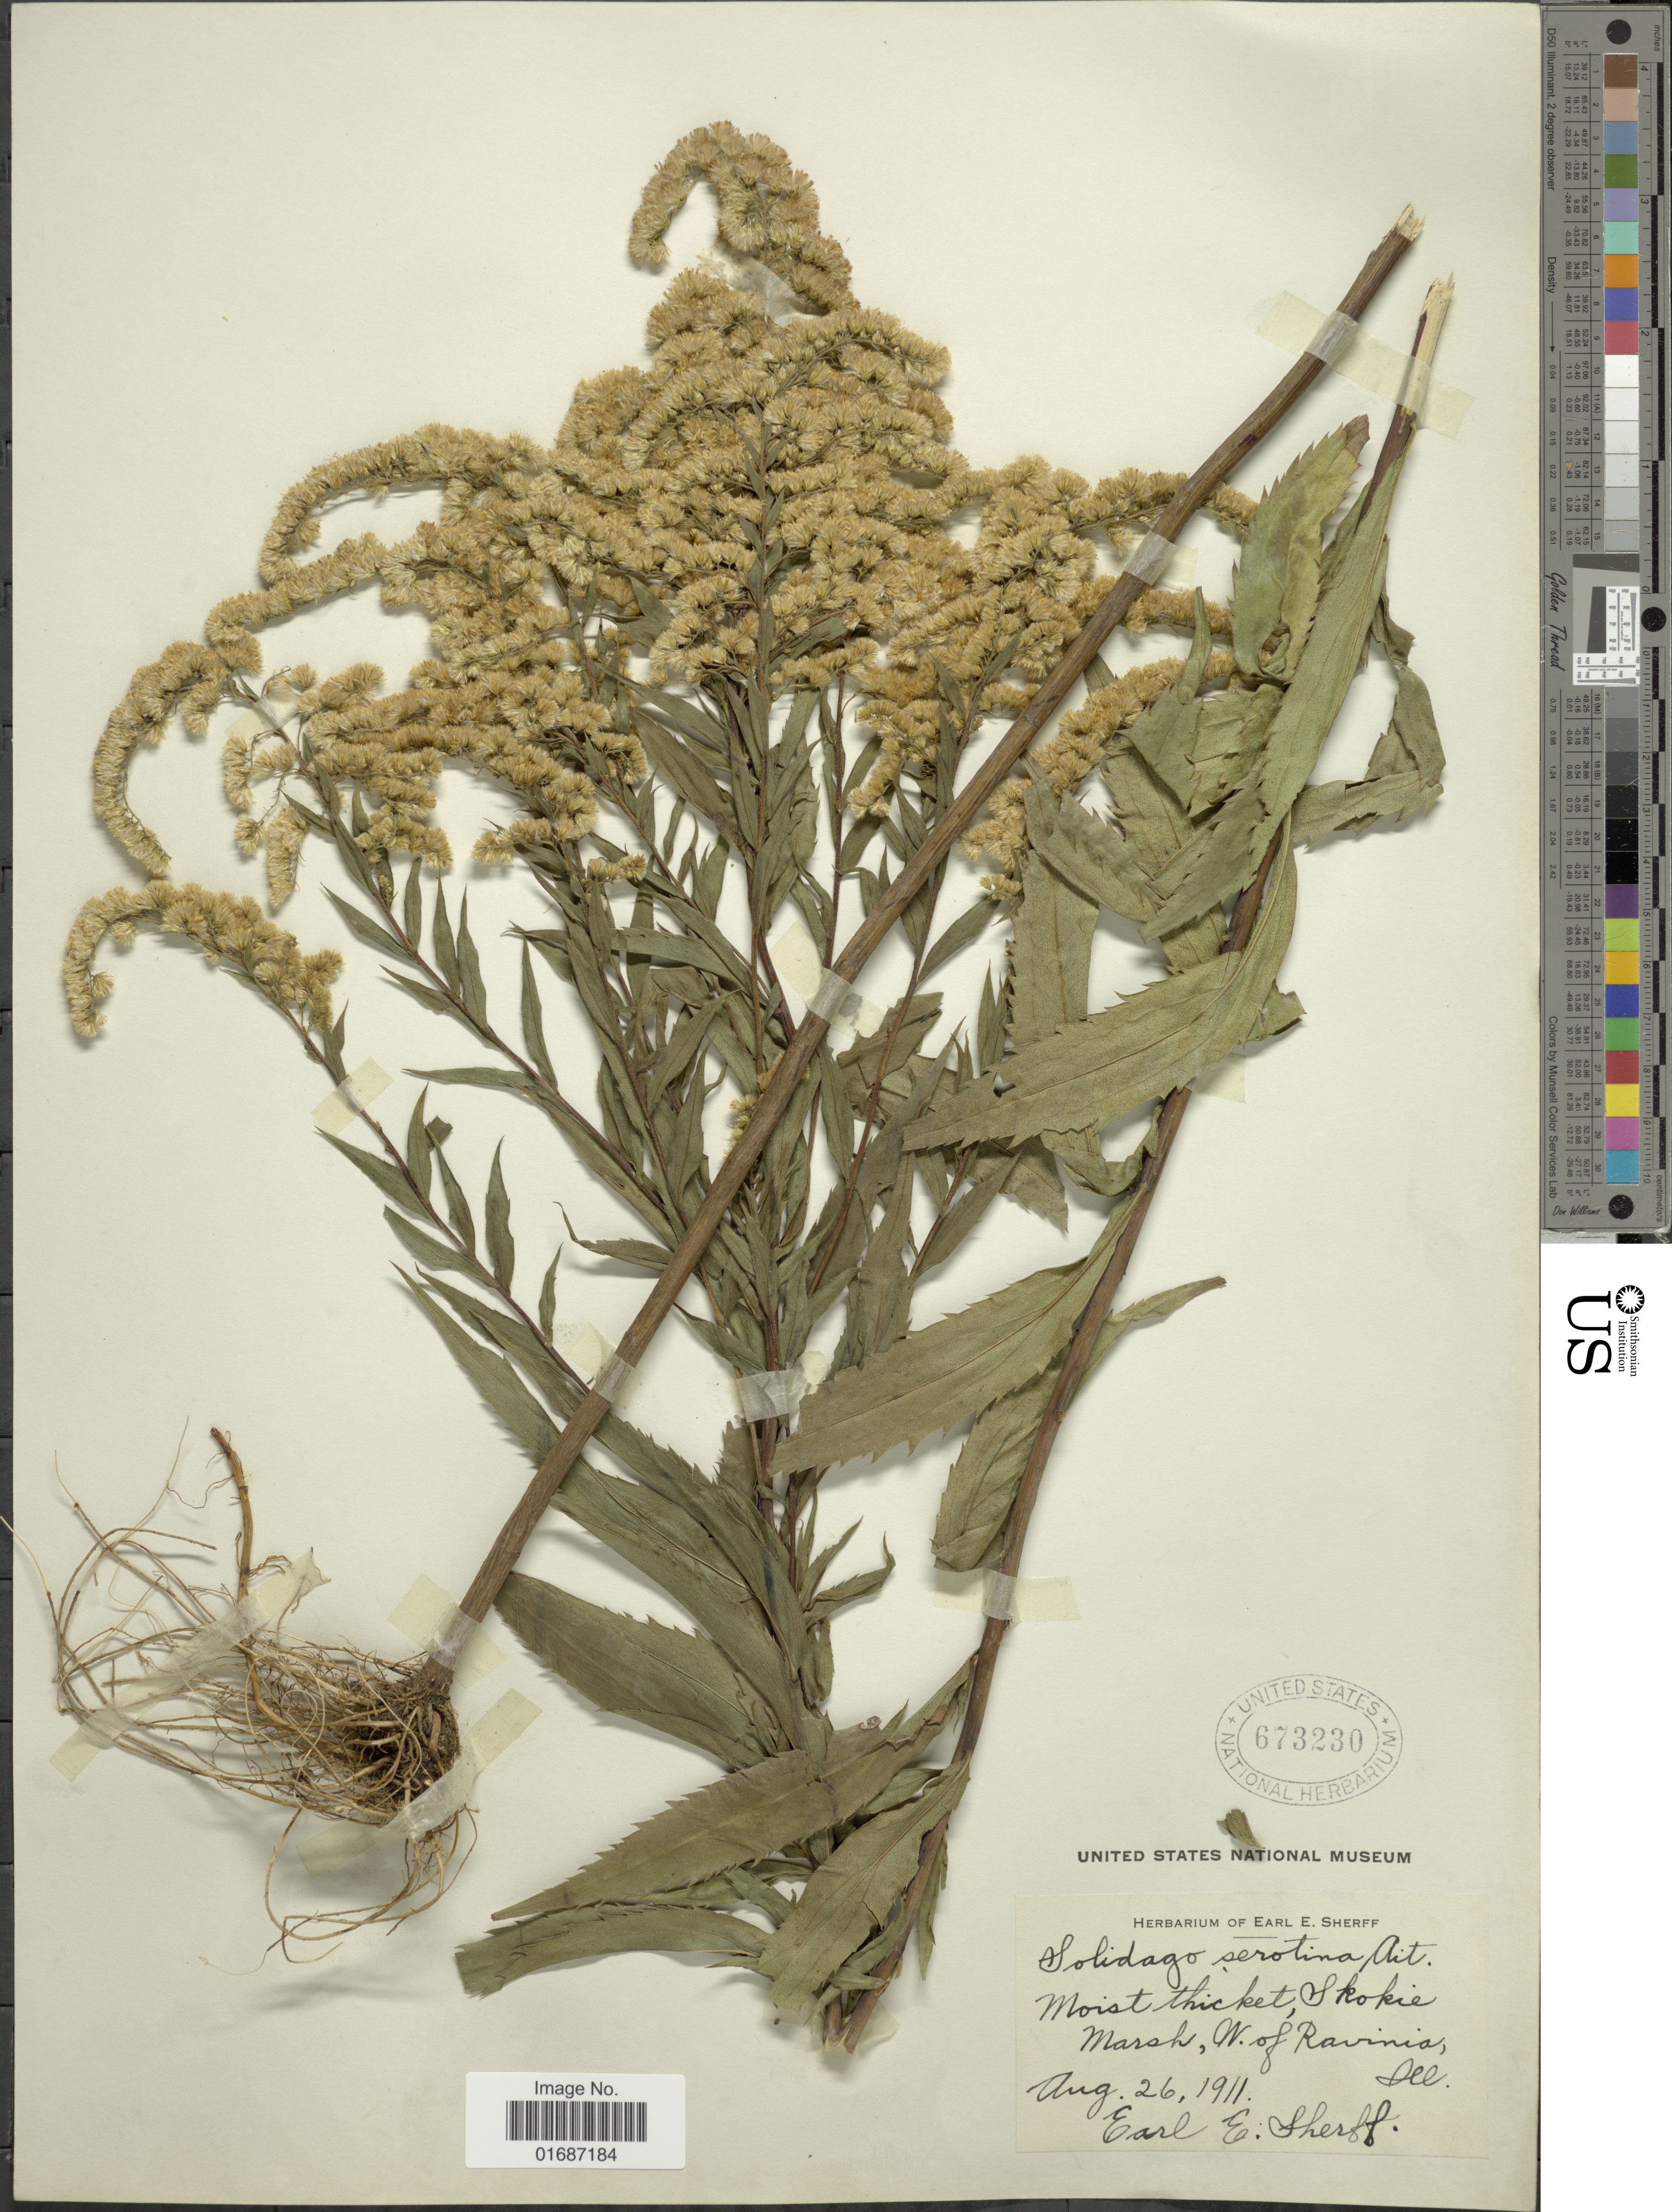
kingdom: Plantae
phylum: Tracheophyta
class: Magnoliopsida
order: Asterales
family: Asteraceae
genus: Solidago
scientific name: Solidago gigantea var. leiophylla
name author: Fernald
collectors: E. E. Sherff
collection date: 1911-08-26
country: United States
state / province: Delaware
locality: Moist thicket, Skokie Marsh, W. of Ravinia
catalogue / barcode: US 673230